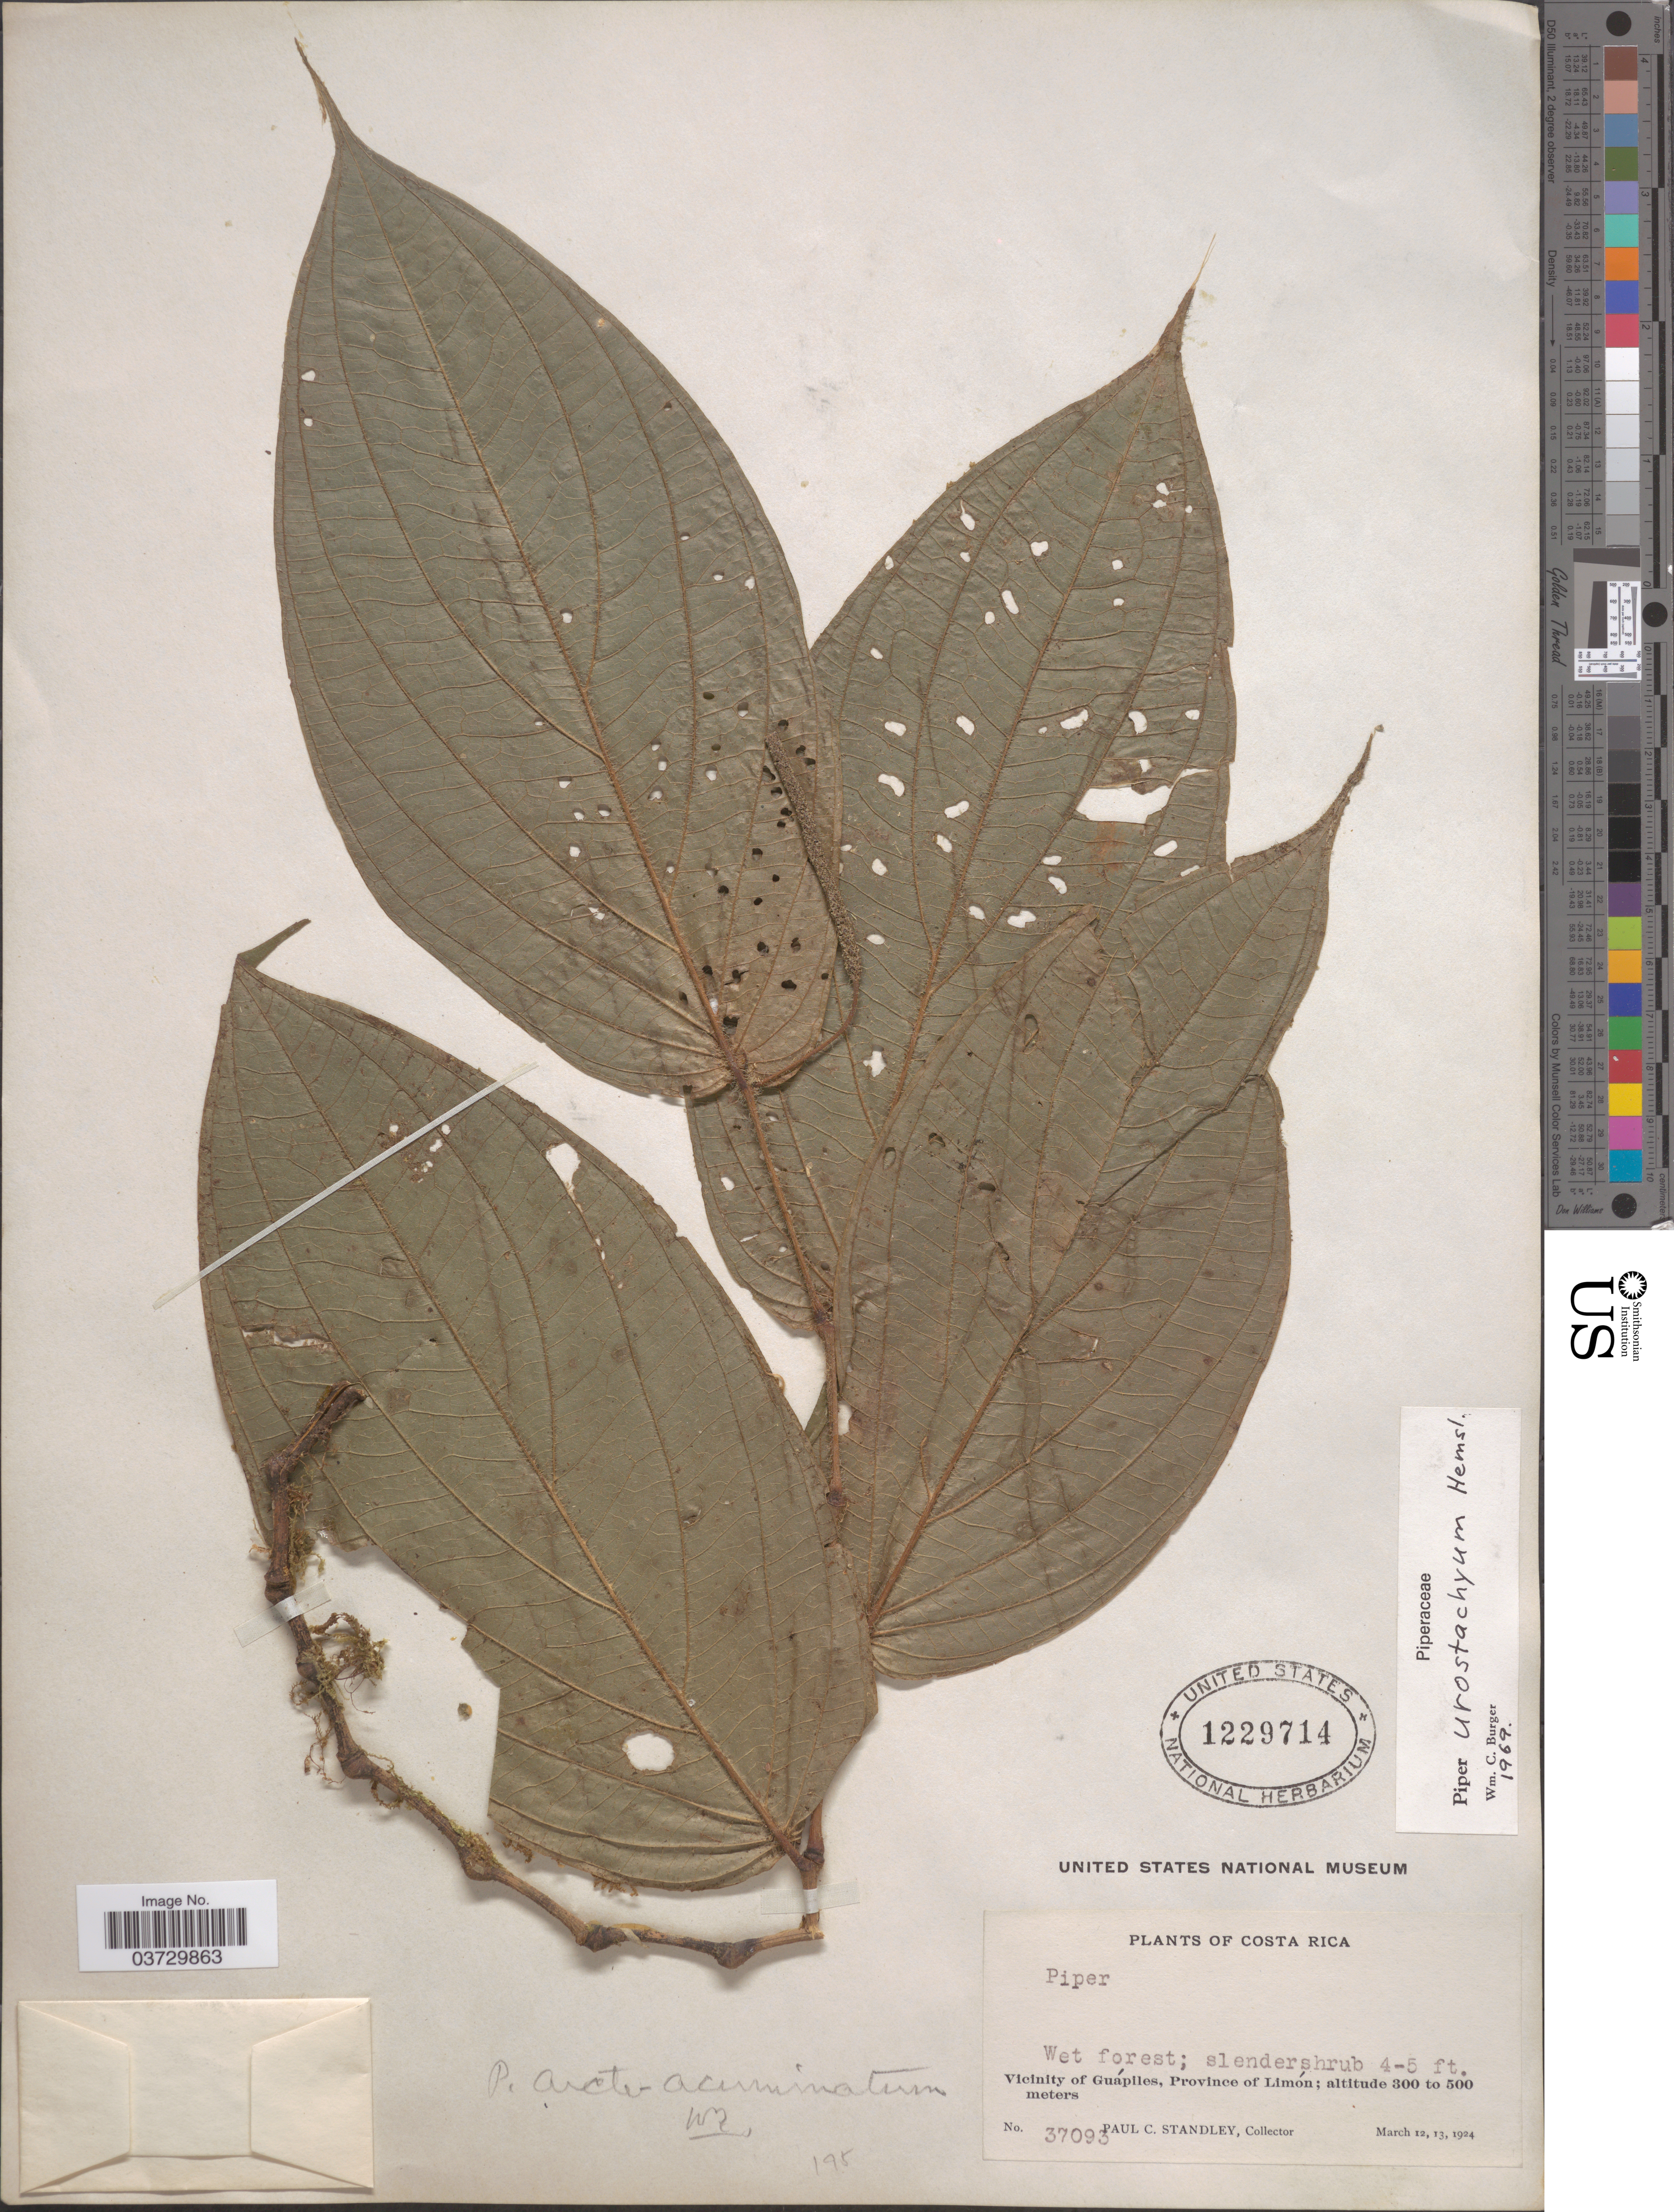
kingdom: Plantae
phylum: Tracheophyta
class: Magnoliopsida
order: Piperales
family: Piperaceae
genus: Piper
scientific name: Piper urostachyum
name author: Hemsl.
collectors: P. C. Standley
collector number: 37093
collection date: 1924-03-12/1924-03-13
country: Costa Rica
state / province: Limón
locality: Vicinity of Guápiles.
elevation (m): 300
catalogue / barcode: US 1229714